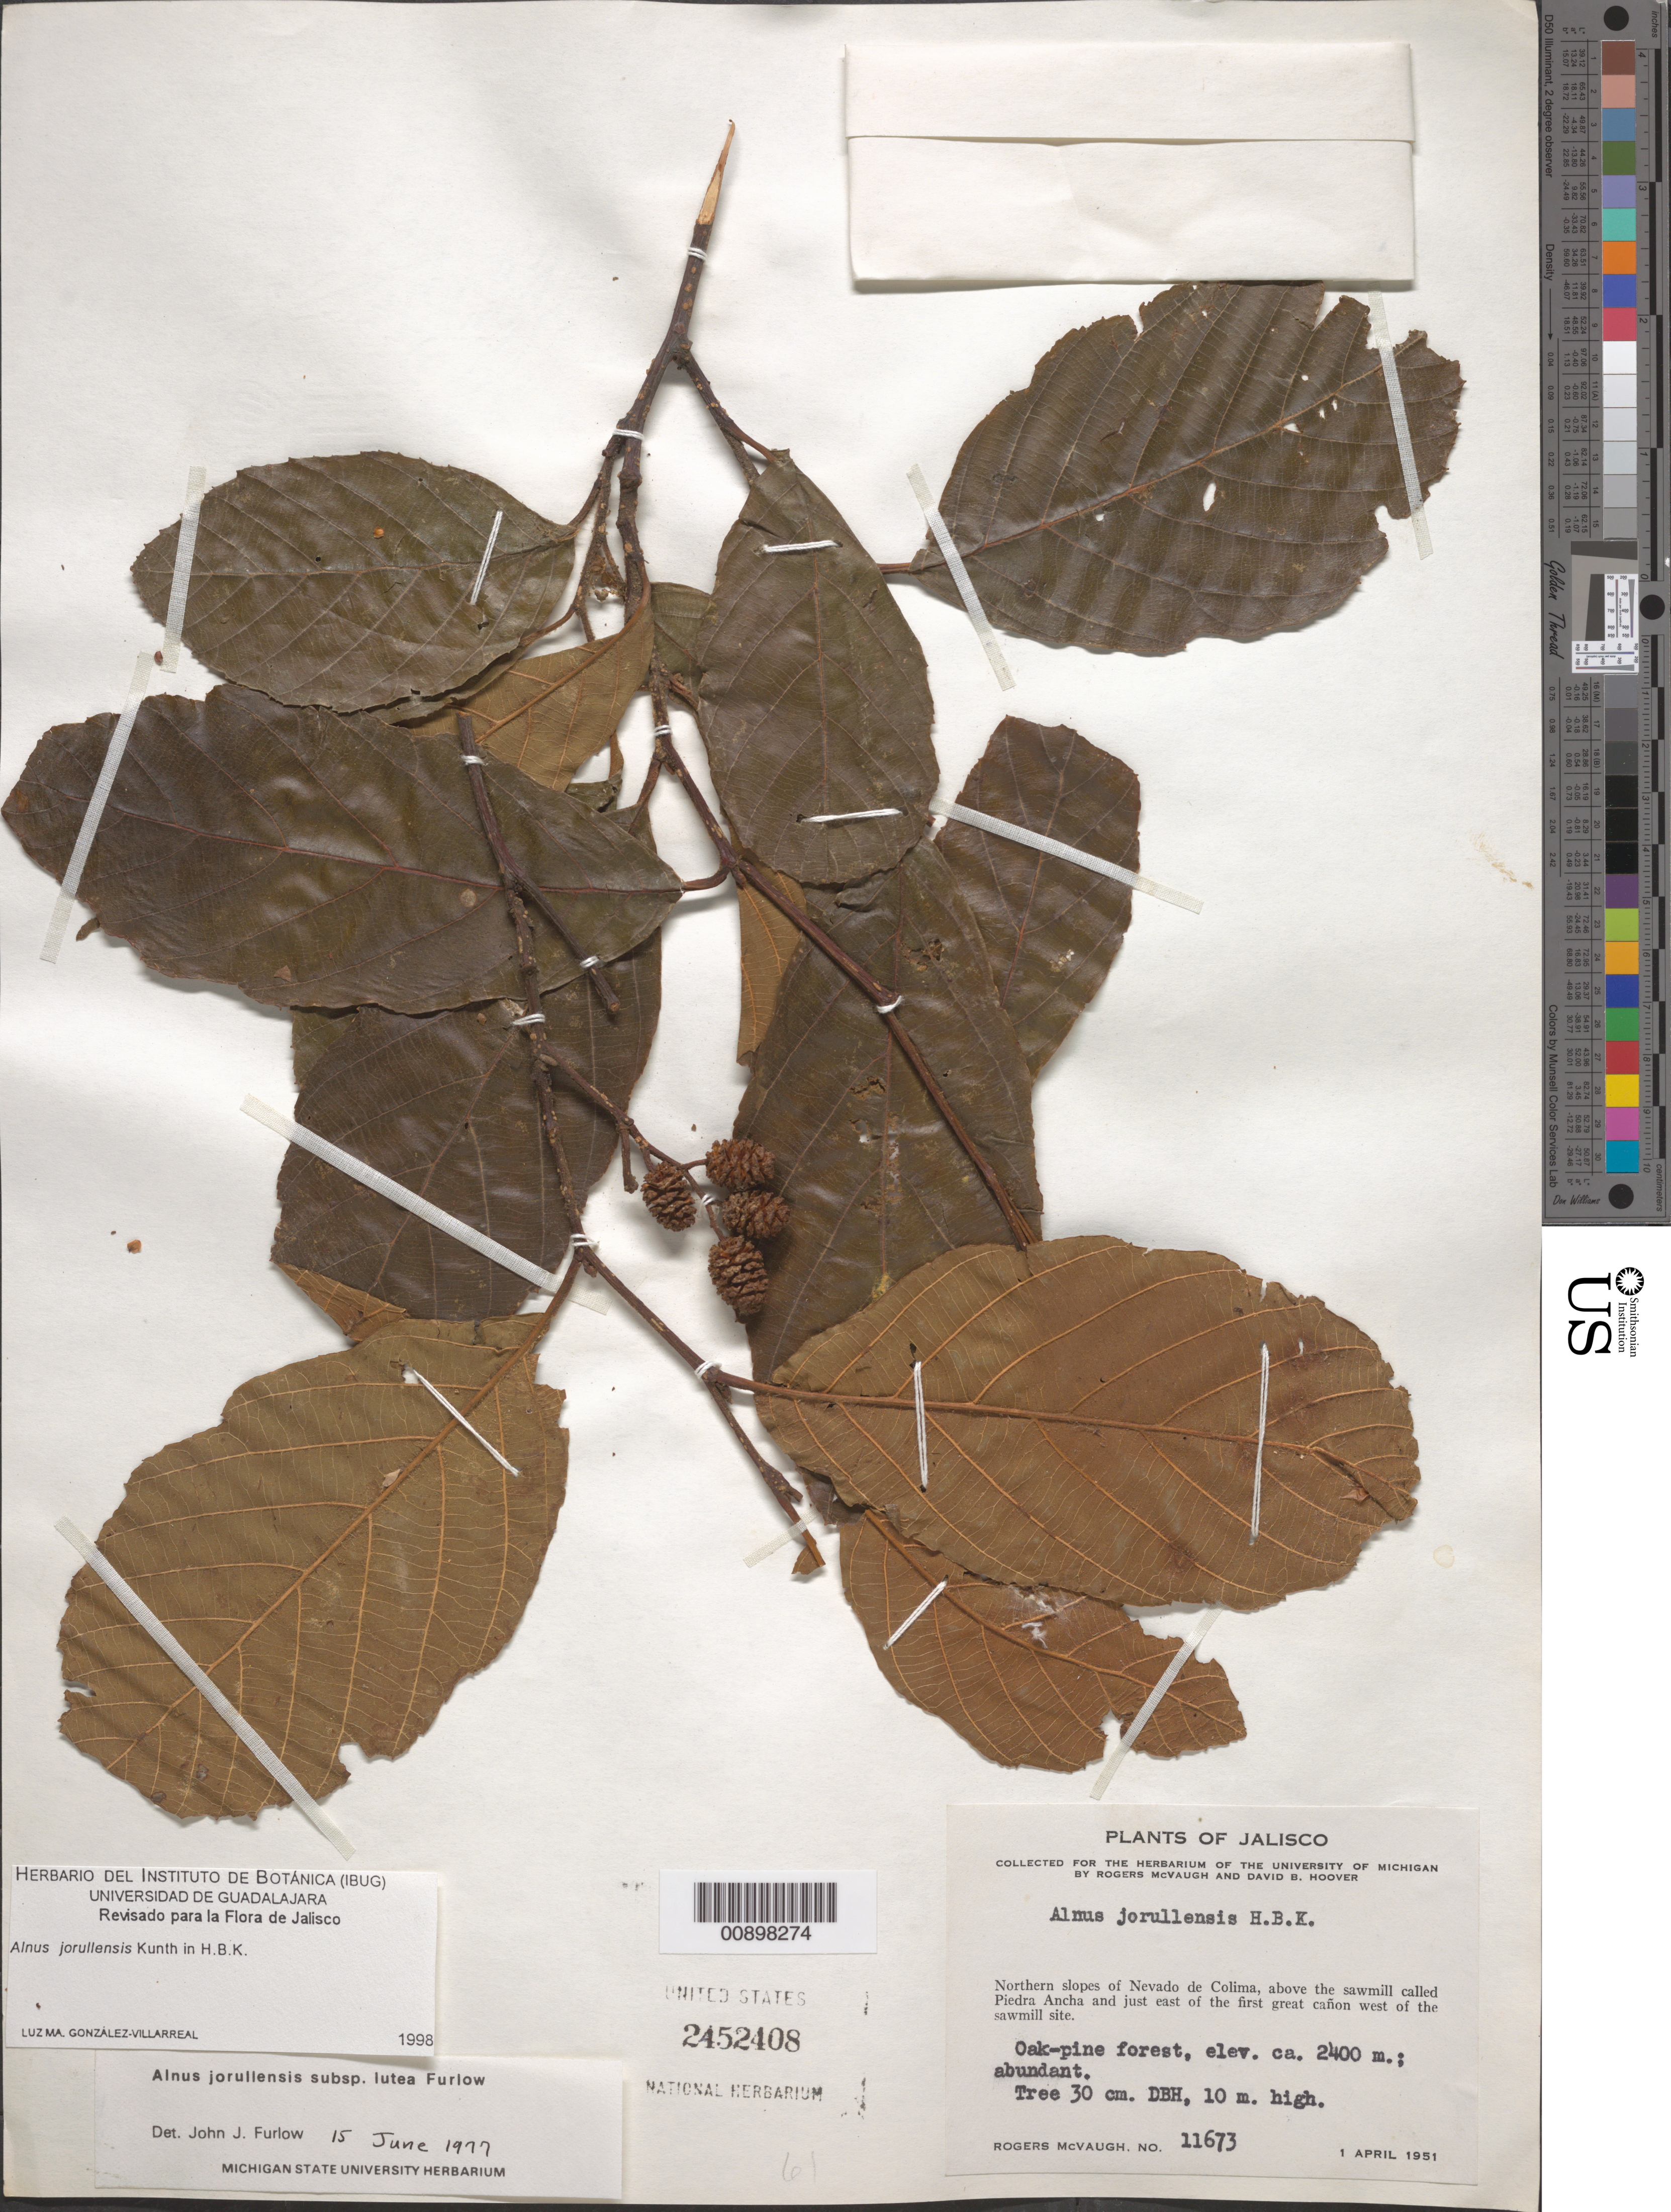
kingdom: Plantae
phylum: Tracheophyta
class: Magnoliopsida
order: Fagales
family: Betulaceae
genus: Alnus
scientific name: Alnus jorullensis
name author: Kunth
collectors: R. McVaugh & D. B. Hoover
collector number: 11673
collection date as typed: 01 Apr 1951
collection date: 1951-04-01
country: Mexico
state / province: Jalisco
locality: Northern slopes of Nevado de Colima, above the sawmill called Piedra Ancha and just east of the first great cañon west of the sawmill site.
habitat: Oak-pine forest.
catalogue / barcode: US 2452408